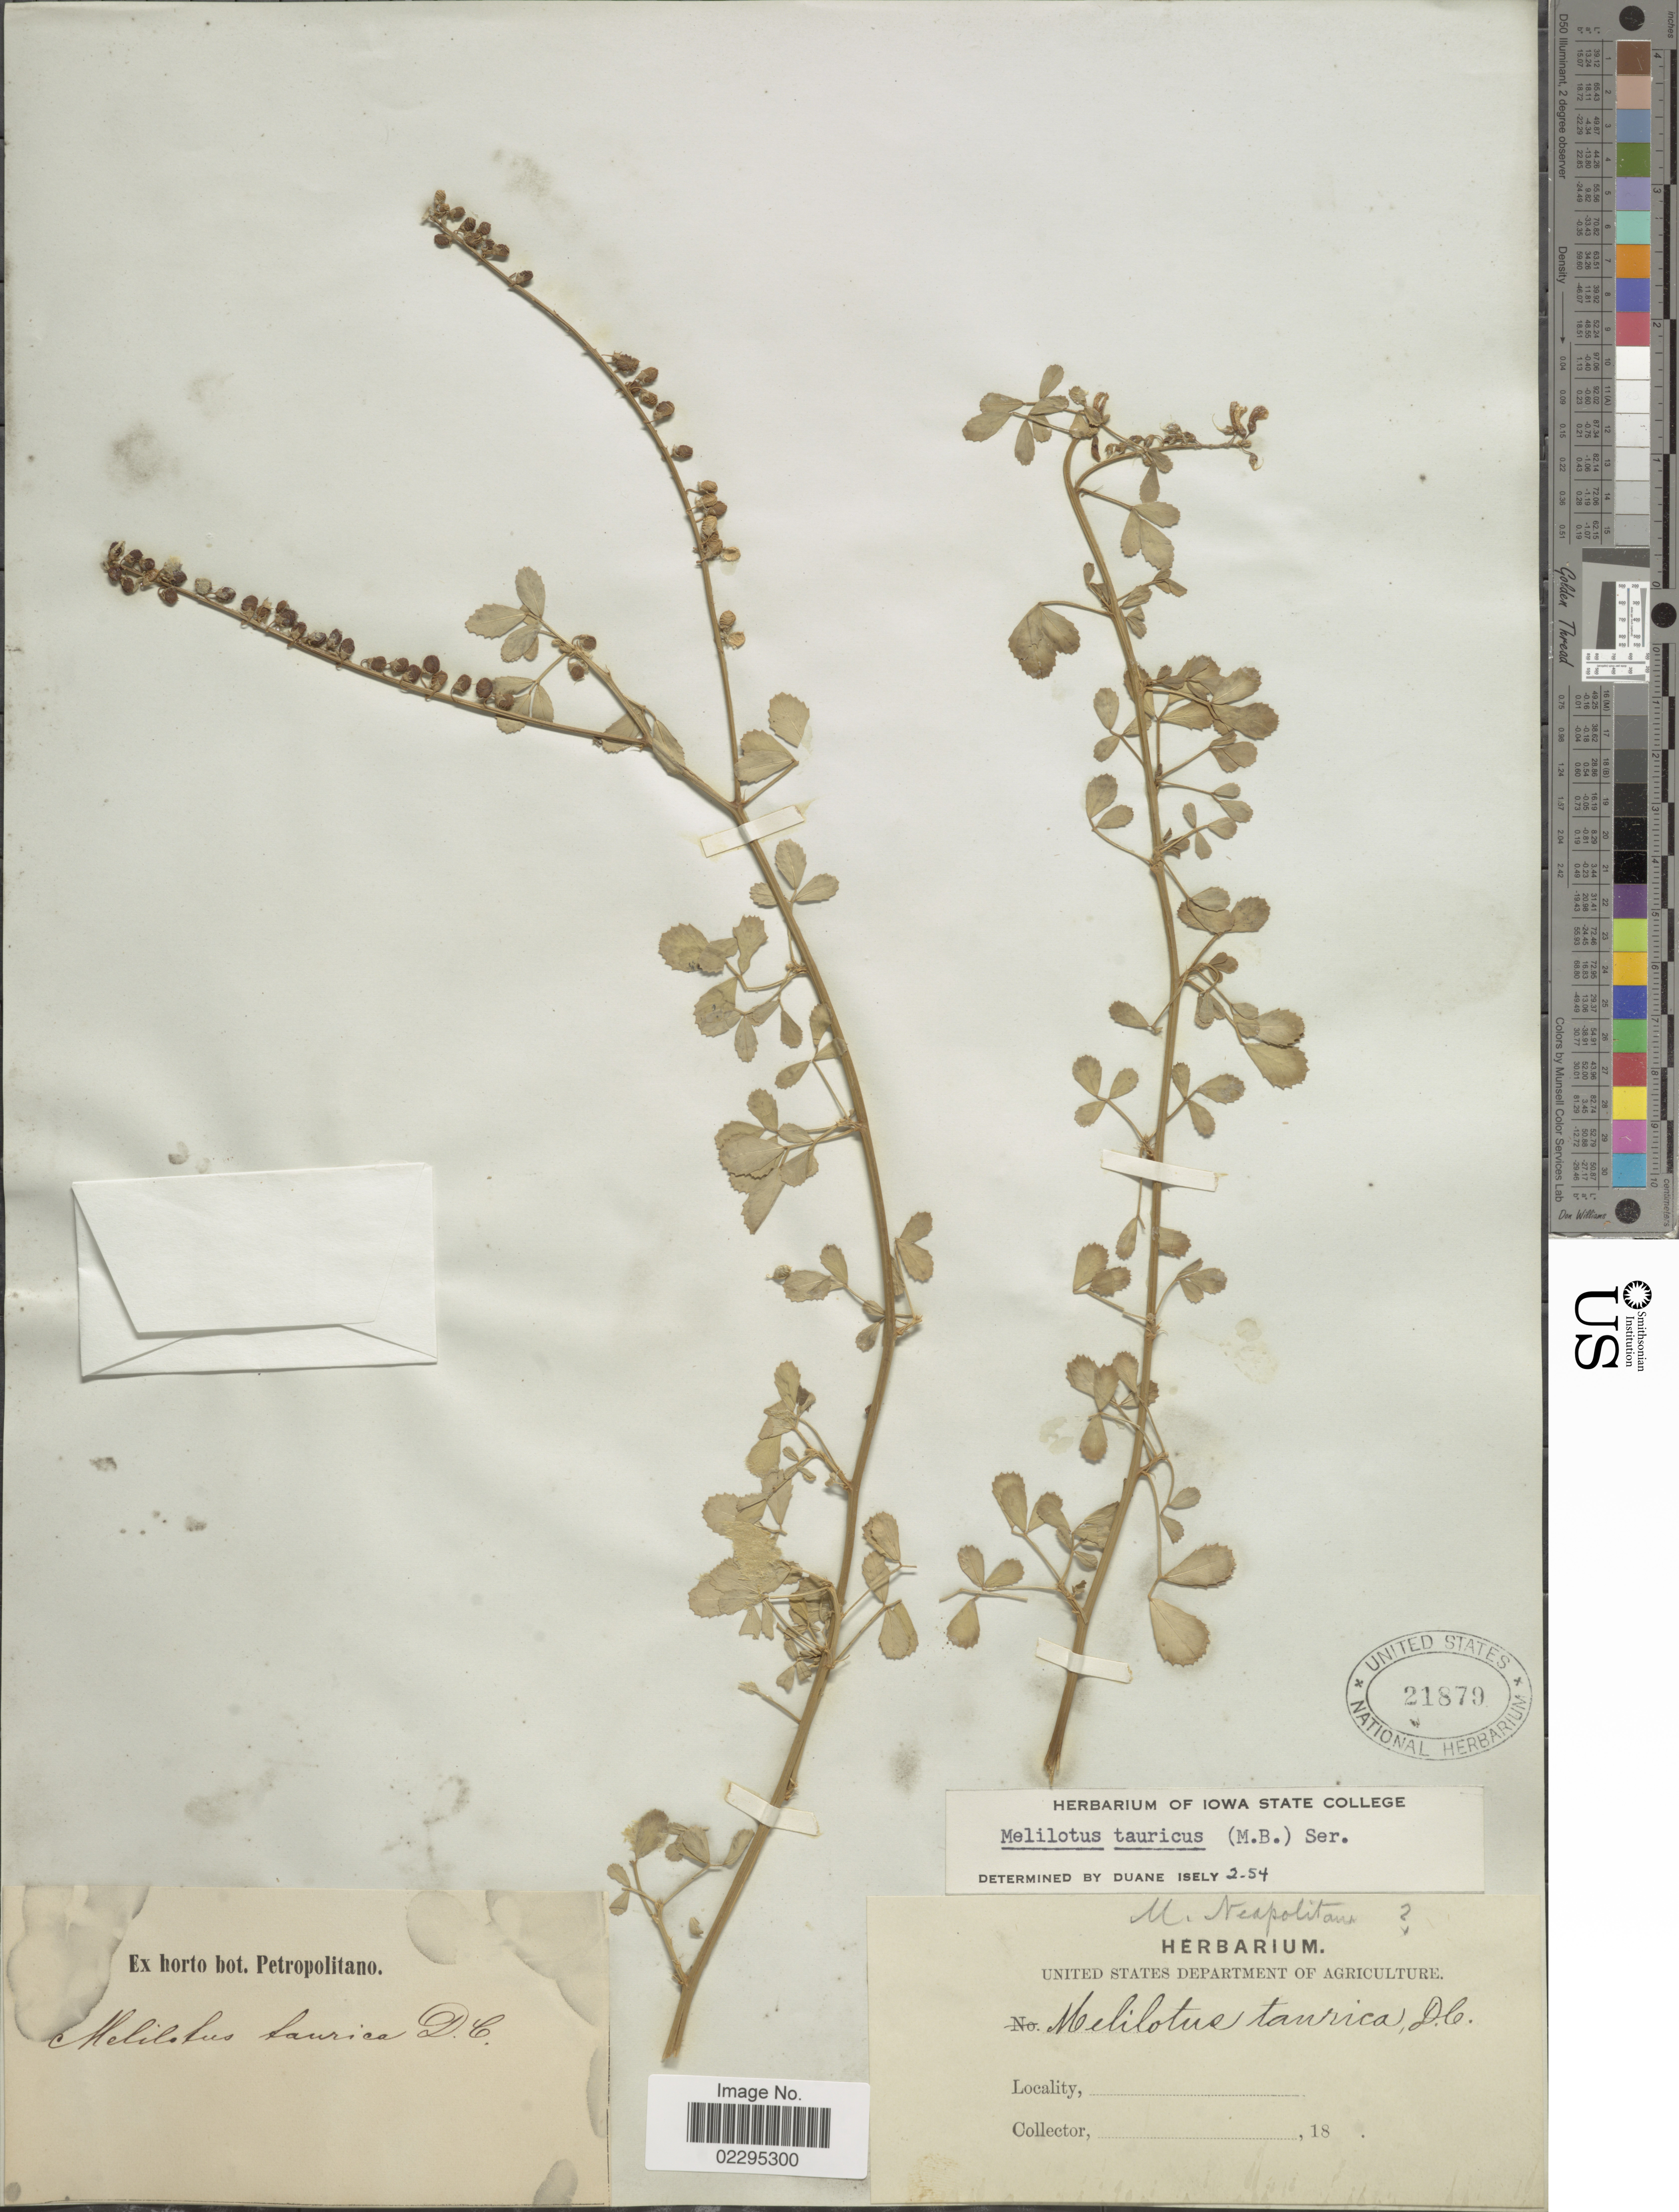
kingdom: Plantae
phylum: Tracheophyta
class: Magnoliopsida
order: Fabales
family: Fabaceae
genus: Melilotus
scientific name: Melilotus tauricus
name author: (M. Bieb.) Ser.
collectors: ex Horto Bot. Petropolitano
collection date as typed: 18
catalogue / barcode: US 21879